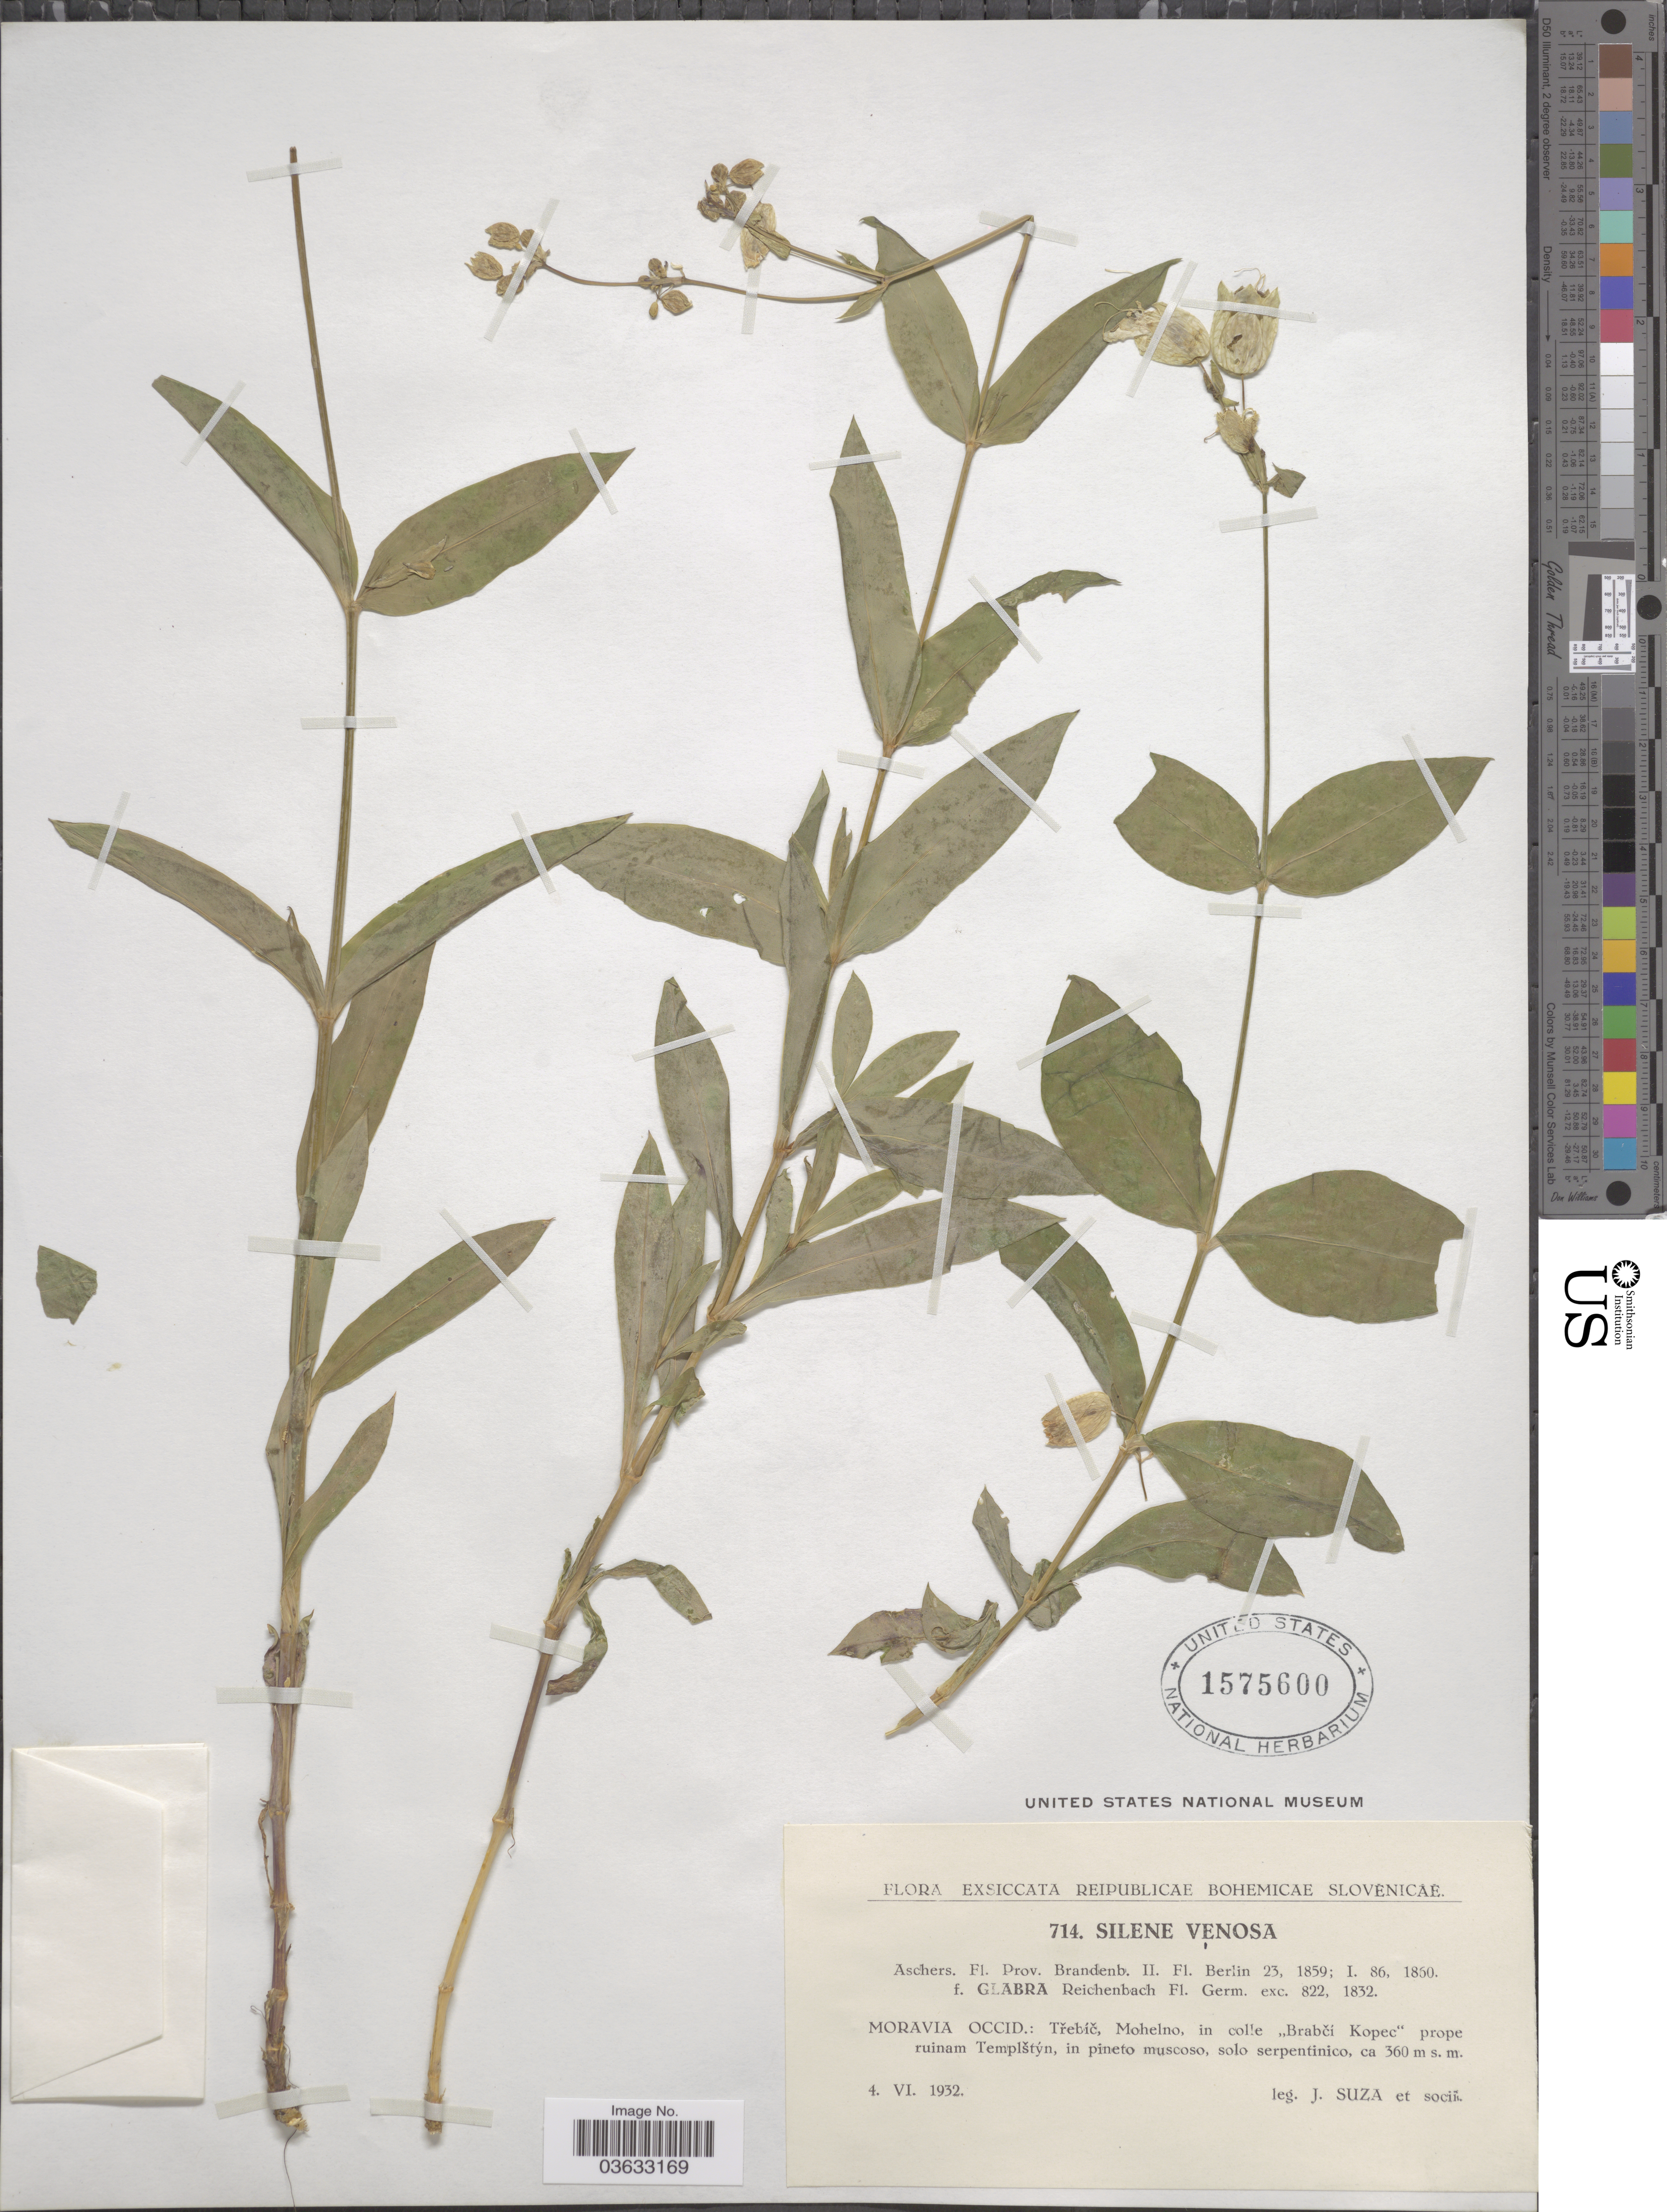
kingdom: Plantae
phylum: Tracheophyta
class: Magnoliopsida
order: Caryophyllales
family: Caryophyllaceae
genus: Silene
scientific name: Silene inflata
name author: Sm.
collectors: J. Suza & Socii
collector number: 714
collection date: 1932-06-04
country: Czechia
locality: Moravia Occid.: Třebíč, Mohelno, in colle "Brabči Kopec" prope ruinam Templštýn, in pineto muscoso, solo serpentinico.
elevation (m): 360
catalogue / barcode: US 1575600